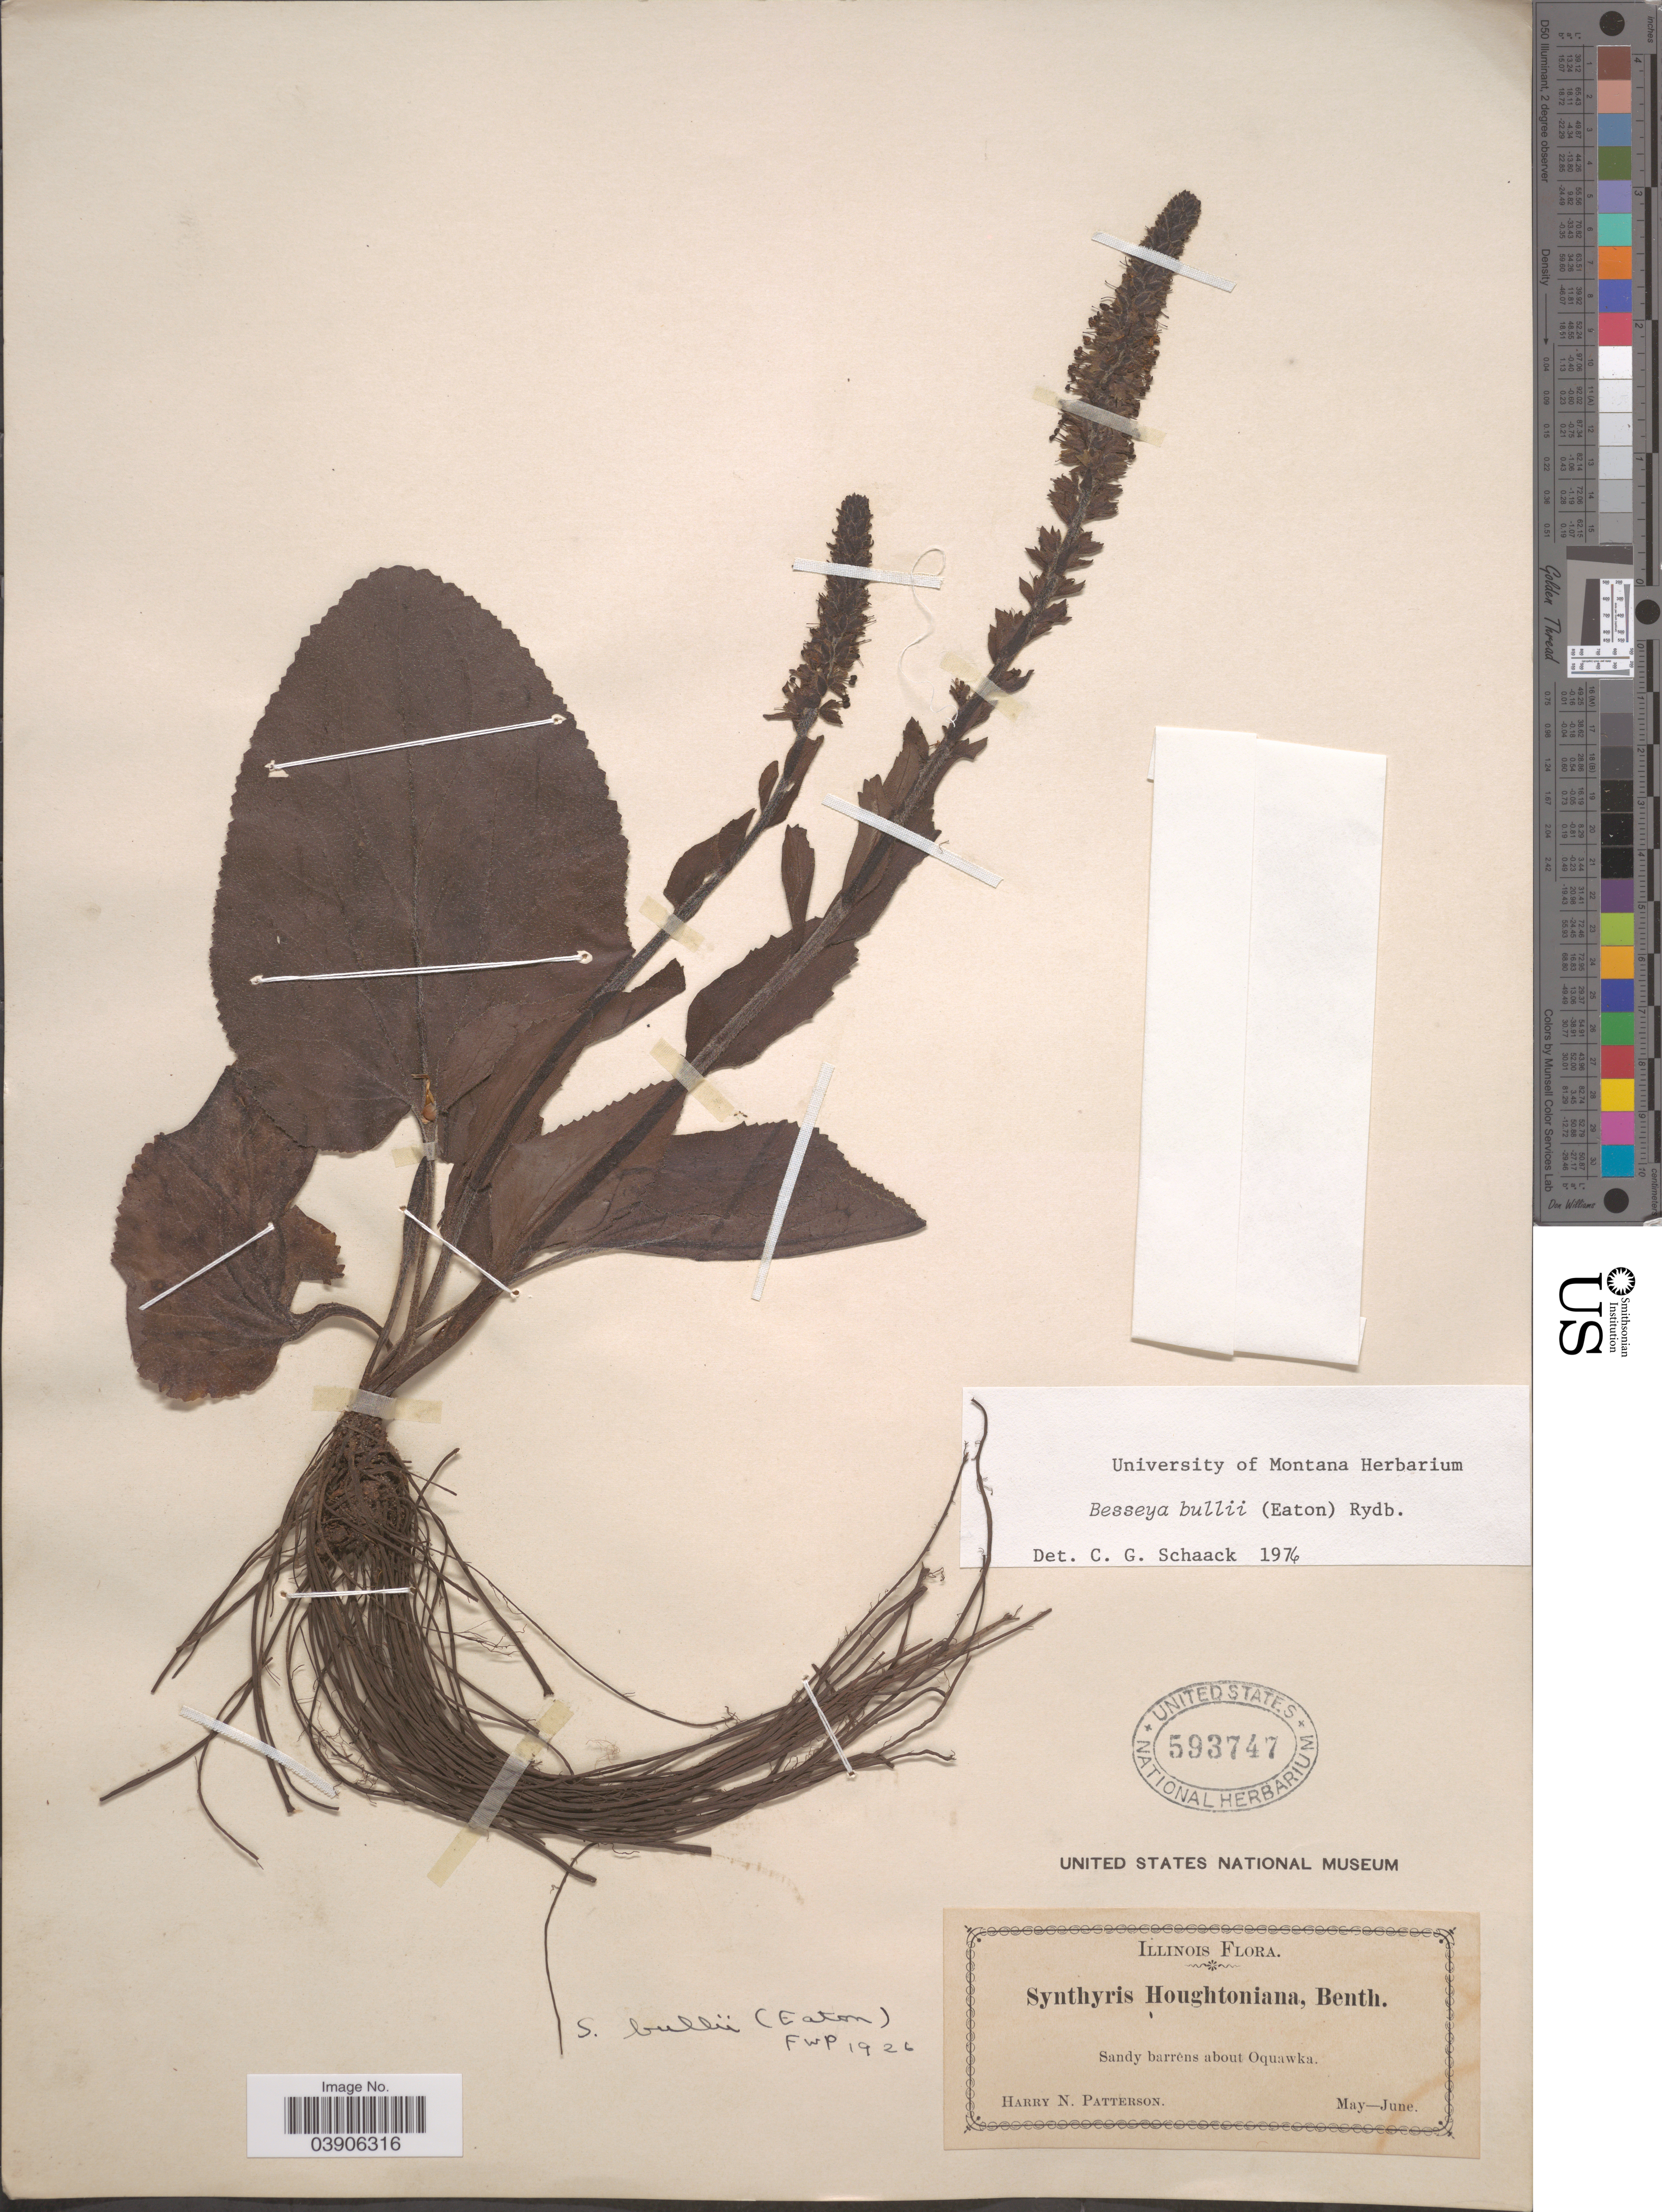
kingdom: Plantae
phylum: Tracheophyta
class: Magnoliopsida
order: Lamiales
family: Plantaginaceae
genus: Synthyris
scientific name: Synthyris bullii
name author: (Eaton) A. Heller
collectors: H. N. Patterson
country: United States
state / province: Illinois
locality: Sandy barrens about Oquawka.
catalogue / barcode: US 593747